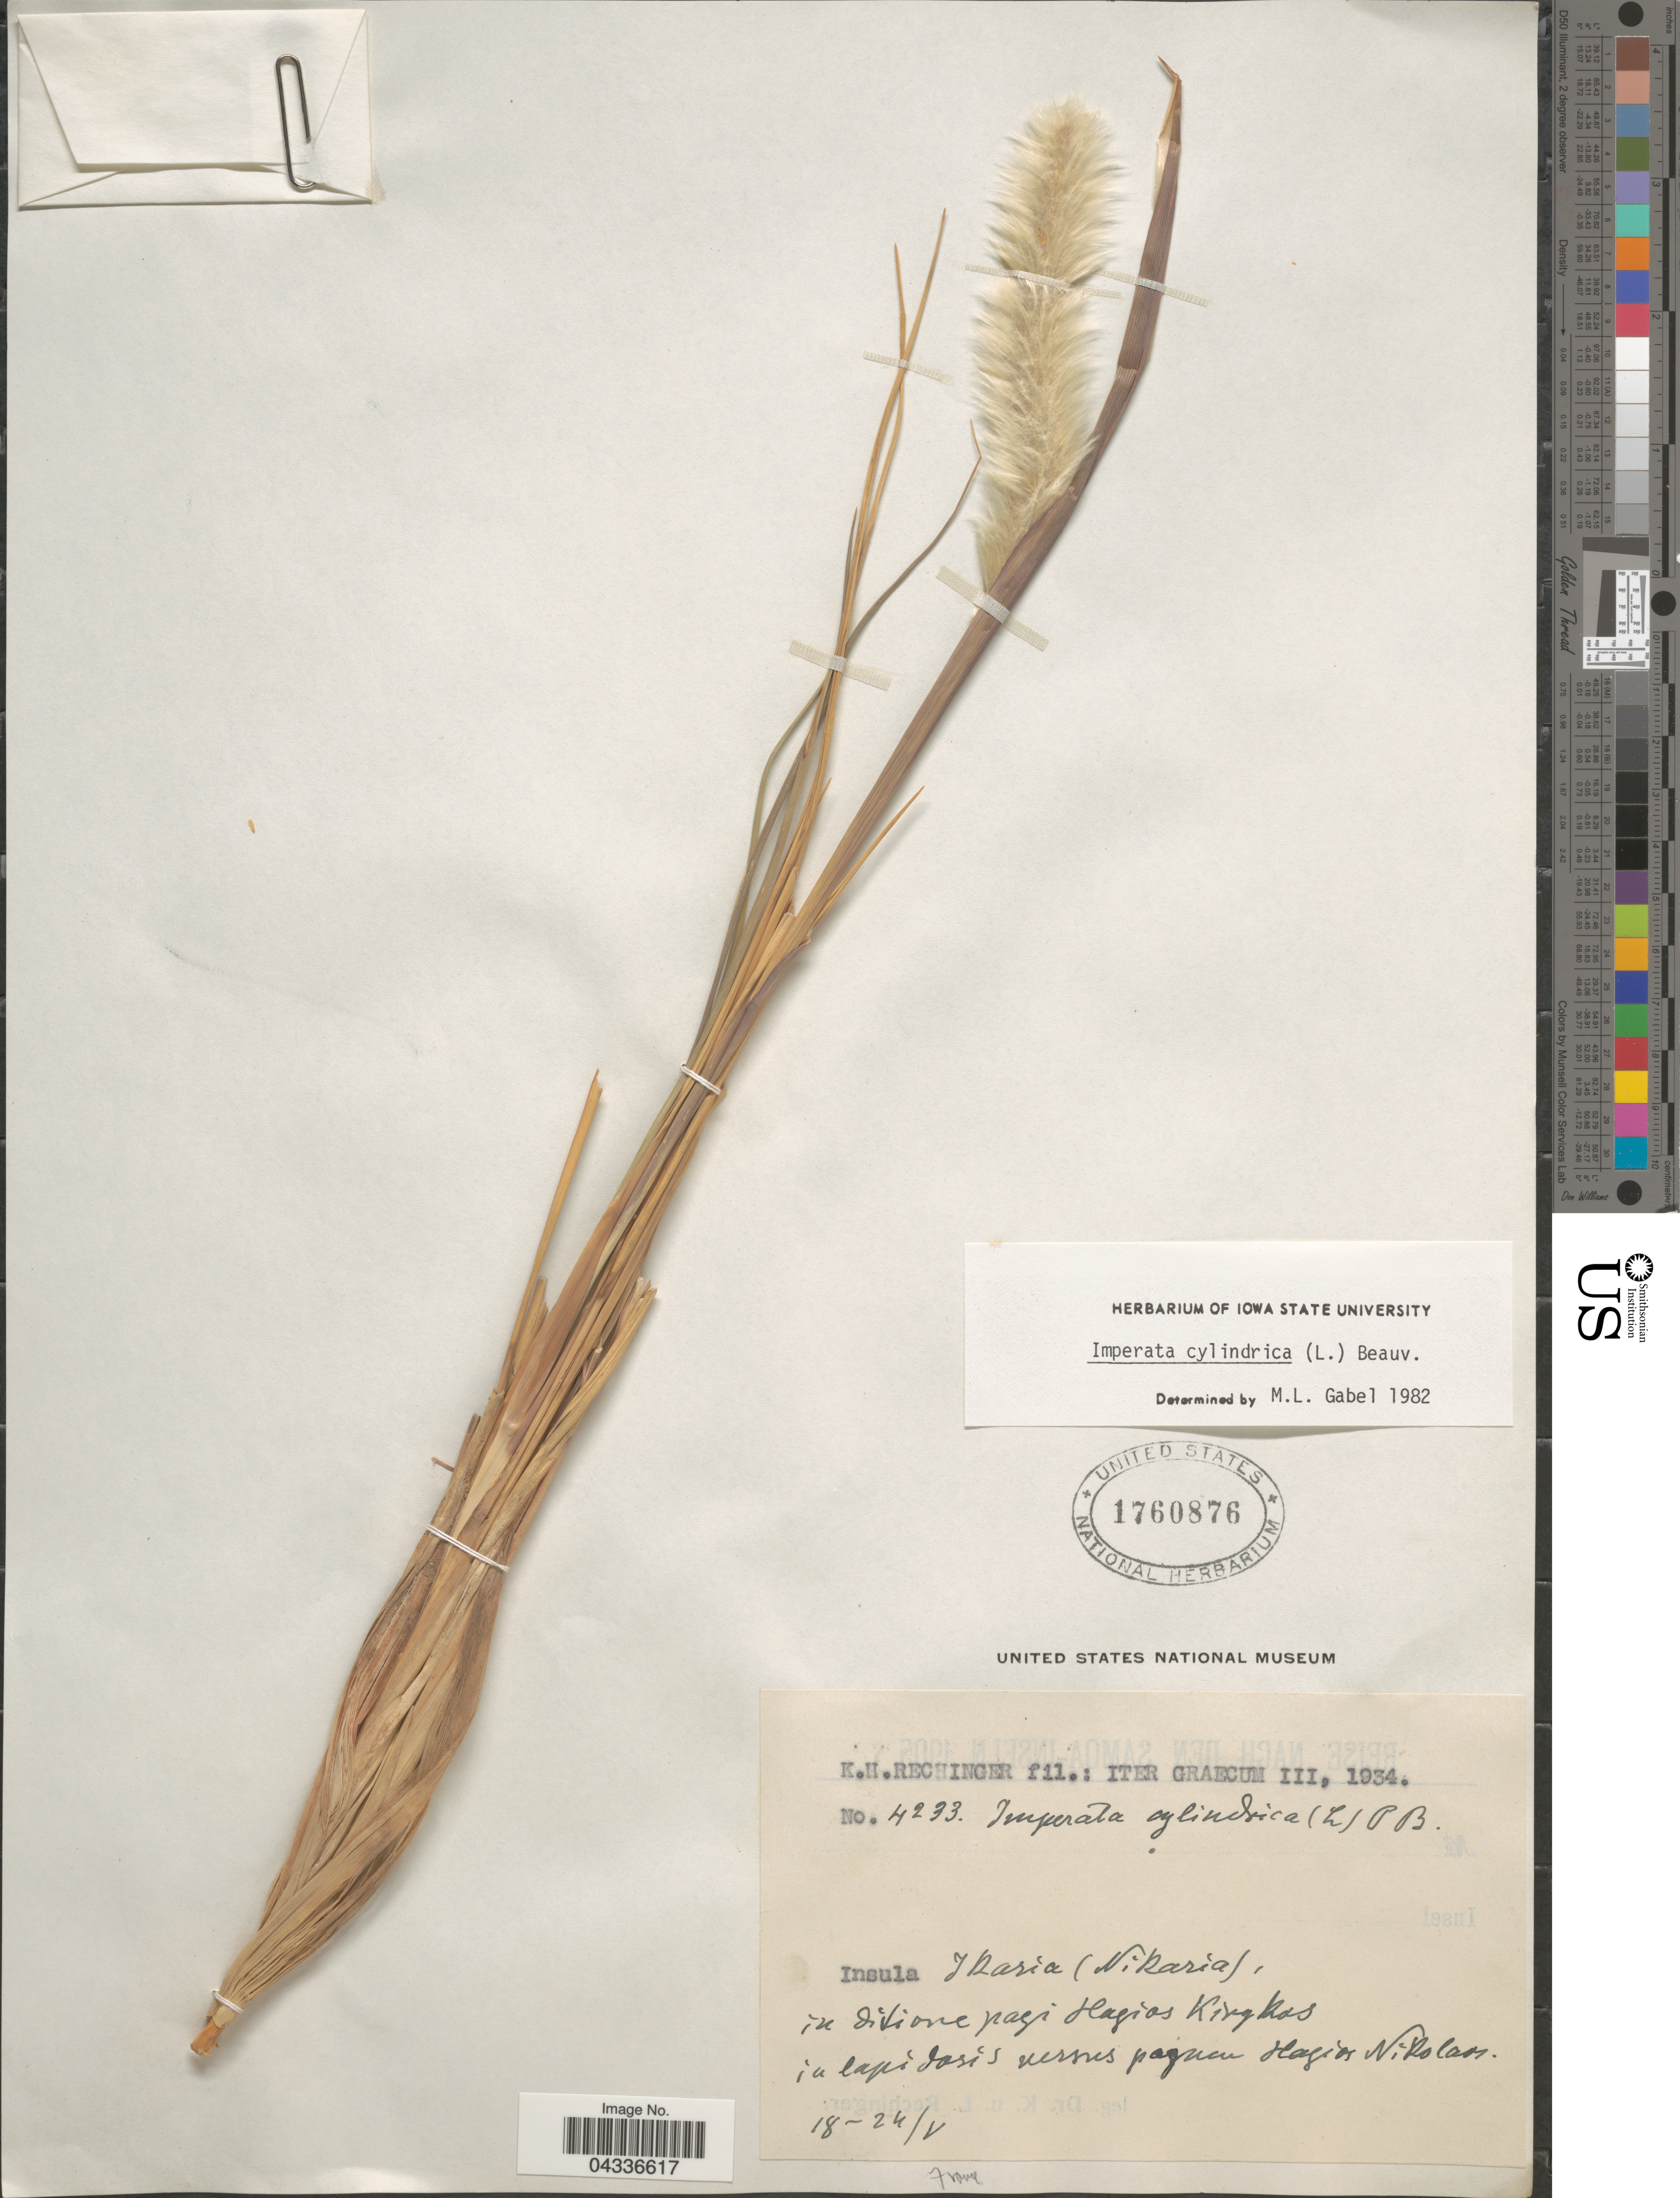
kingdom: Plantae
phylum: Tracheophyta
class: Liliopsida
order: Poales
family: Poaceae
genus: Imperata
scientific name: Imperata cylindrica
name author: (L.) P. Beauv.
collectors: K. H. Rechinger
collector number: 4233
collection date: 1934-05-18/1934-05-24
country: Greece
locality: Iter Graecum III, 1934. Insula Ikaria (Nikaria), in ditione pagi Hagios Kirykos in lapidosis versus pagum Hagios Nikolaos.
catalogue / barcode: US 1760876